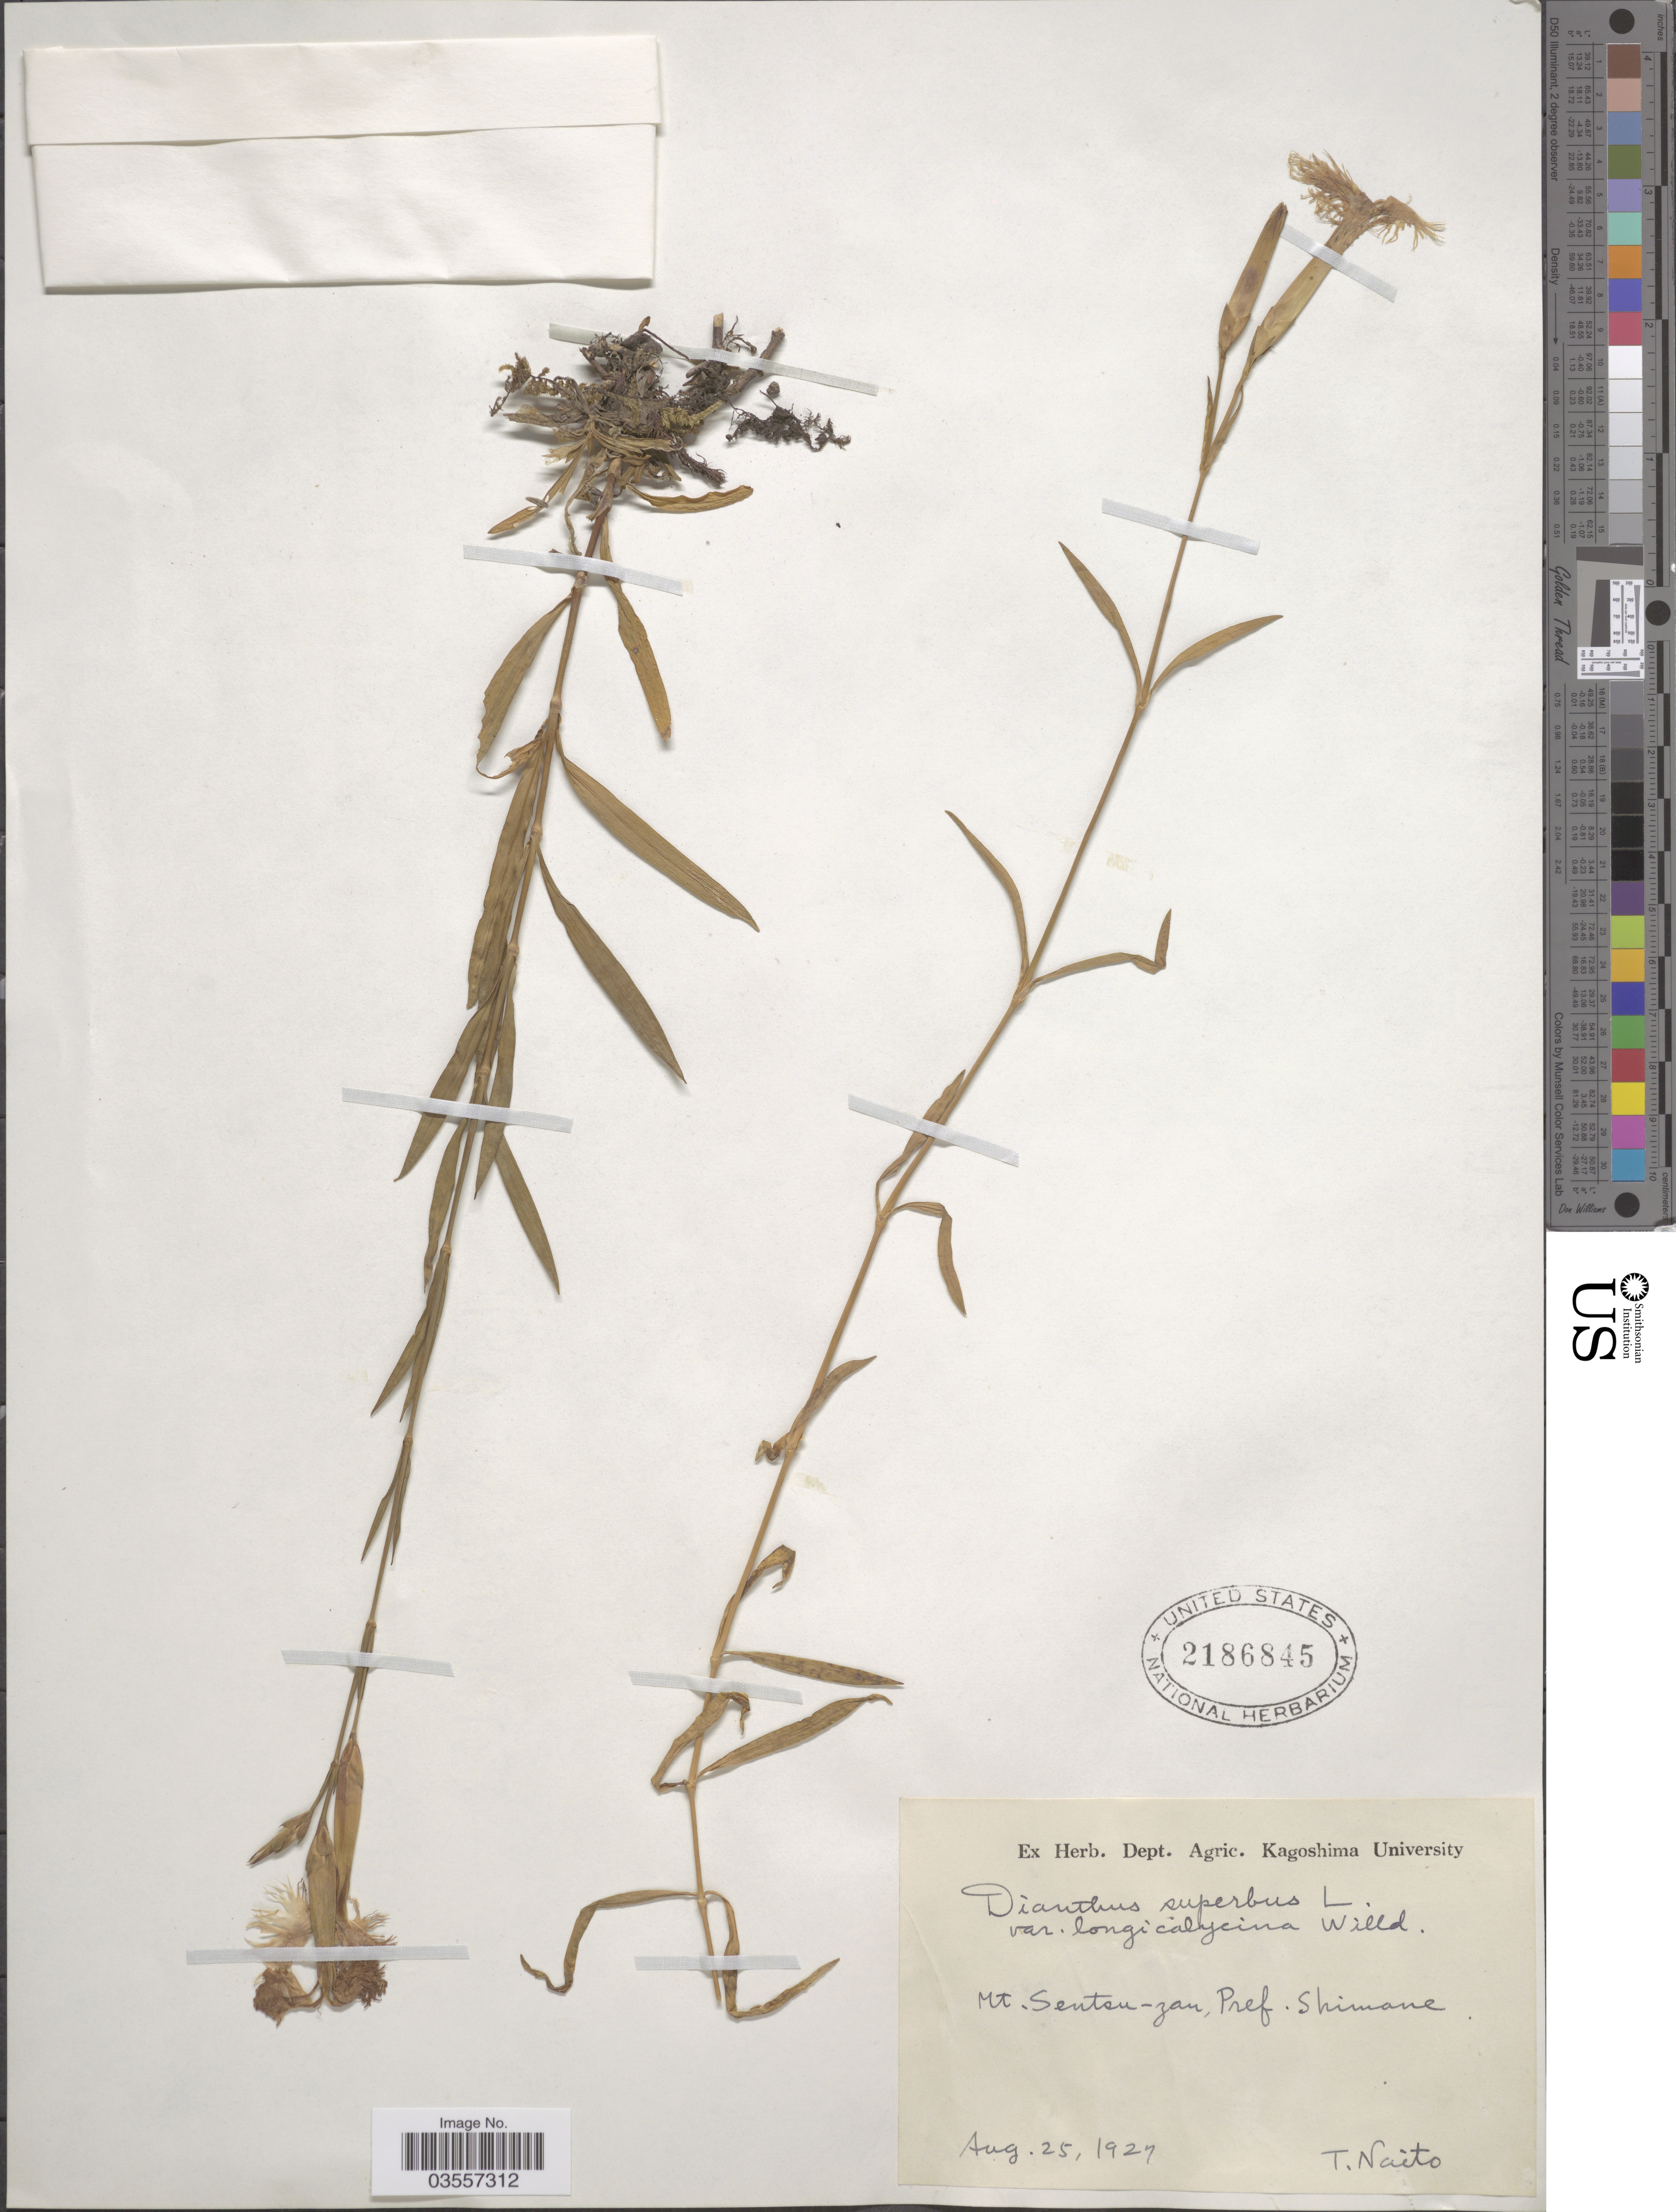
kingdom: Plantae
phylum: Tracheophyta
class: Magnoliopsida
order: Caryophyllales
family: Caryophyllaceae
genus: Dianthus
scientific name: Dianthus superbus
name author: L.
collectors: T. Naito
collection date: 1927-08-25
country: Japan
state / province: Simane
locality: Mt. Sentsu-zan, Pref. Shimane.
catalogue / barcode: US 2186845